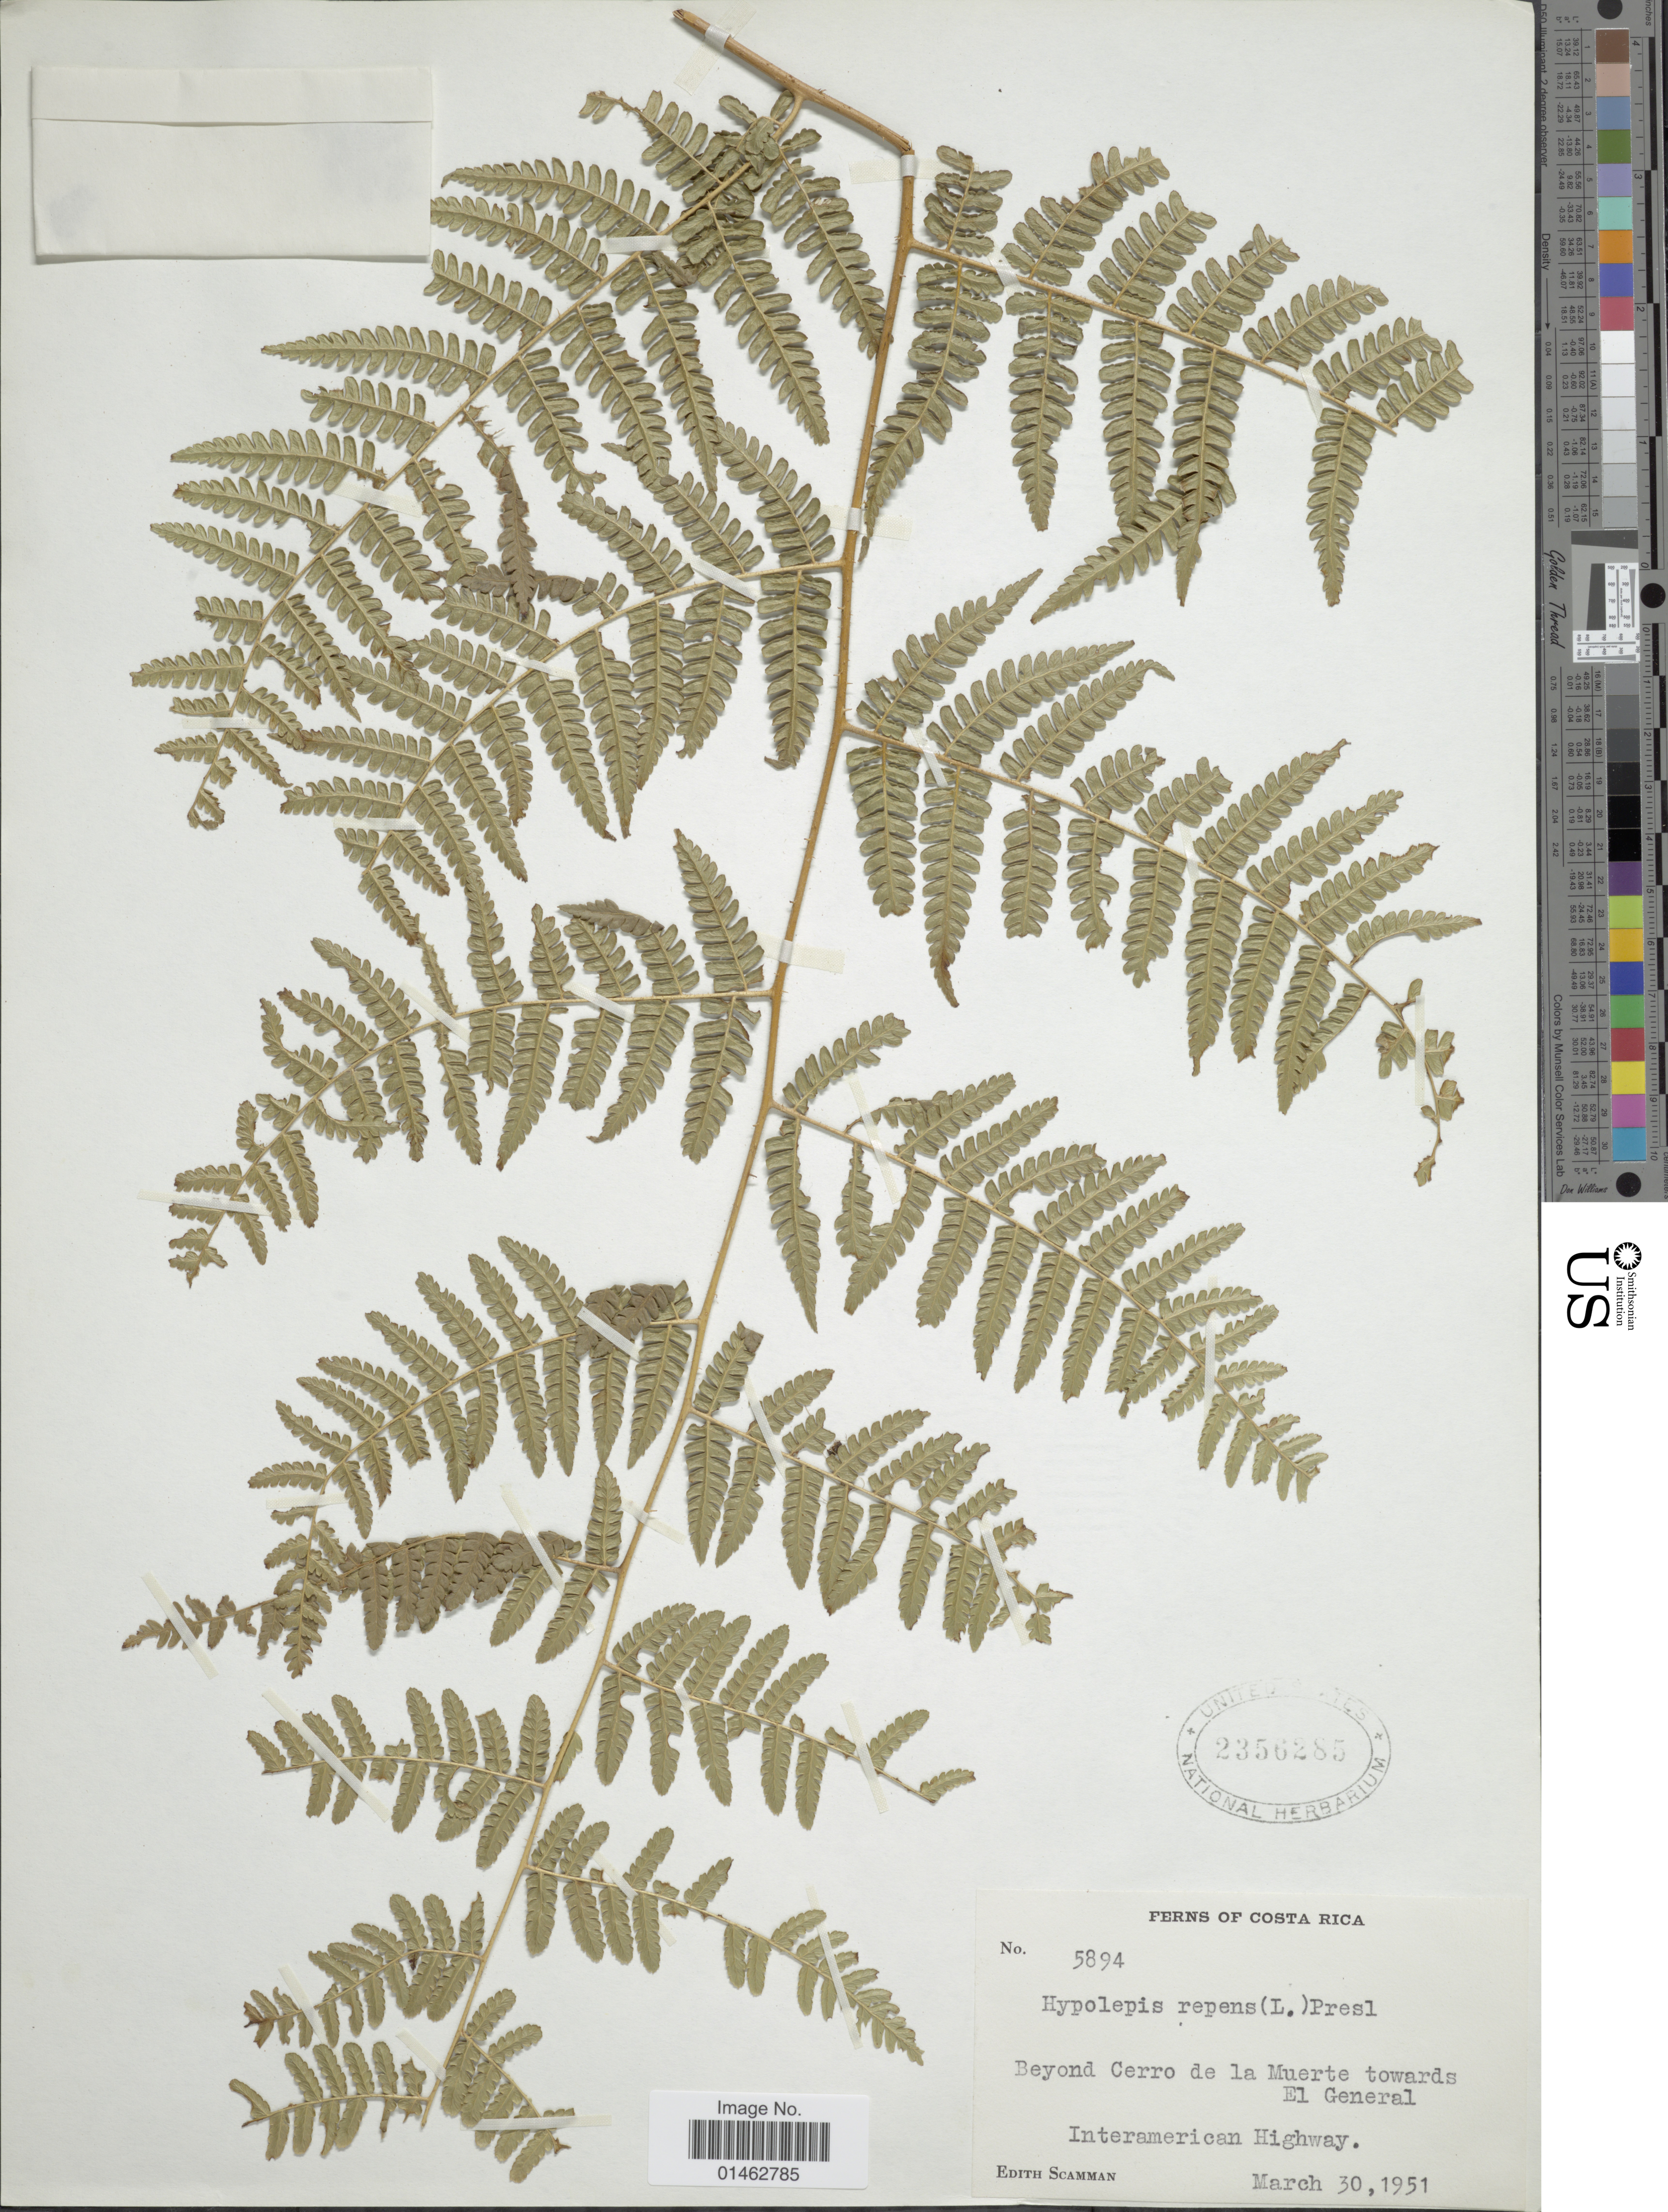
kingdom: Plantae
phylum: Tracheophyta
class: Polypodiopsida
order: Polypodiales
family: Dennstaedtiaceae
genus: Hypolepis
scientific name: Hypolepis repens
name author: (L.) C. Presl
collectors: E. Scamman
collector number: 5894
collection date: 1951-03-30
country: Costa Rica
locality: Beyond Cerro de la Muerte towards El General Interamerican Highway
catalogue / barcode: US 2356285